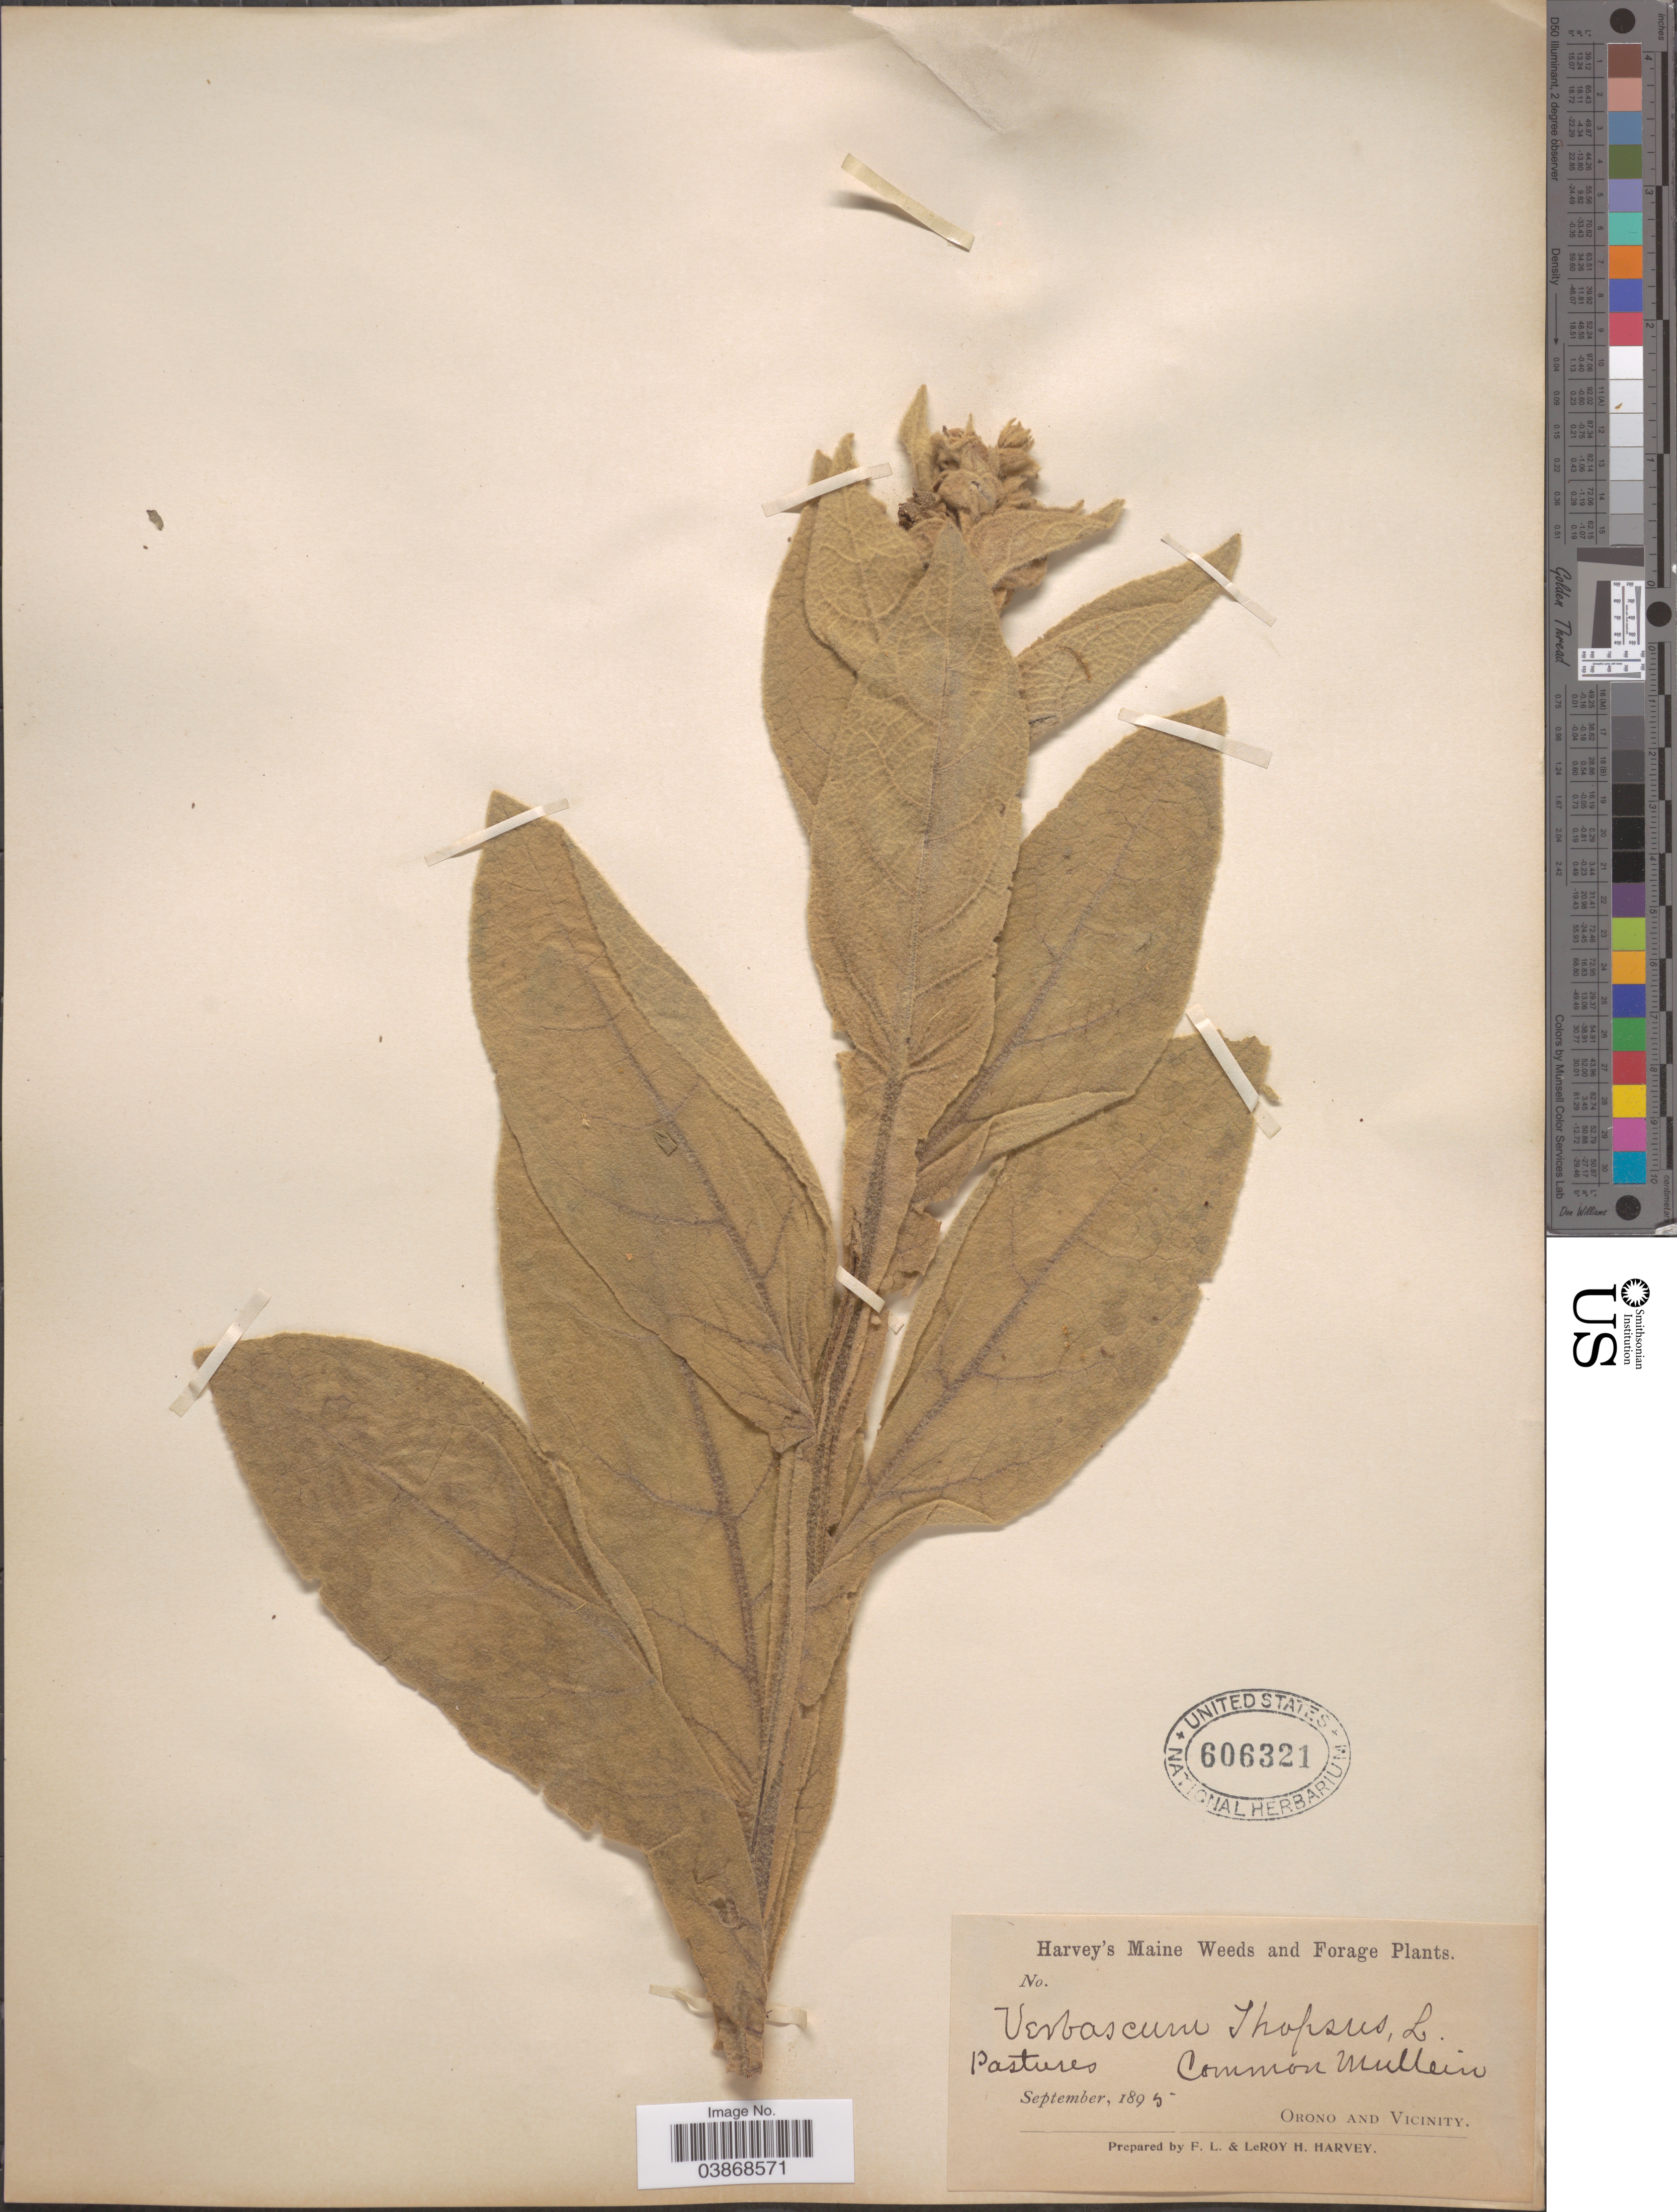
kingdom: Plantae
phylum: Tracheophyta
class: Magnoliopsida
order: Lamiales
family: Scrophulariaceae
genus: Verbascum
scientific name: Verbascum thapsus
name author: L.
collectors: F. L. Harvey & L. H. Harvey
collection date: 1895-09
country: United States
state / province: Maine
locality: Orono and Vicinity.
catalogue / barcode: US 606321